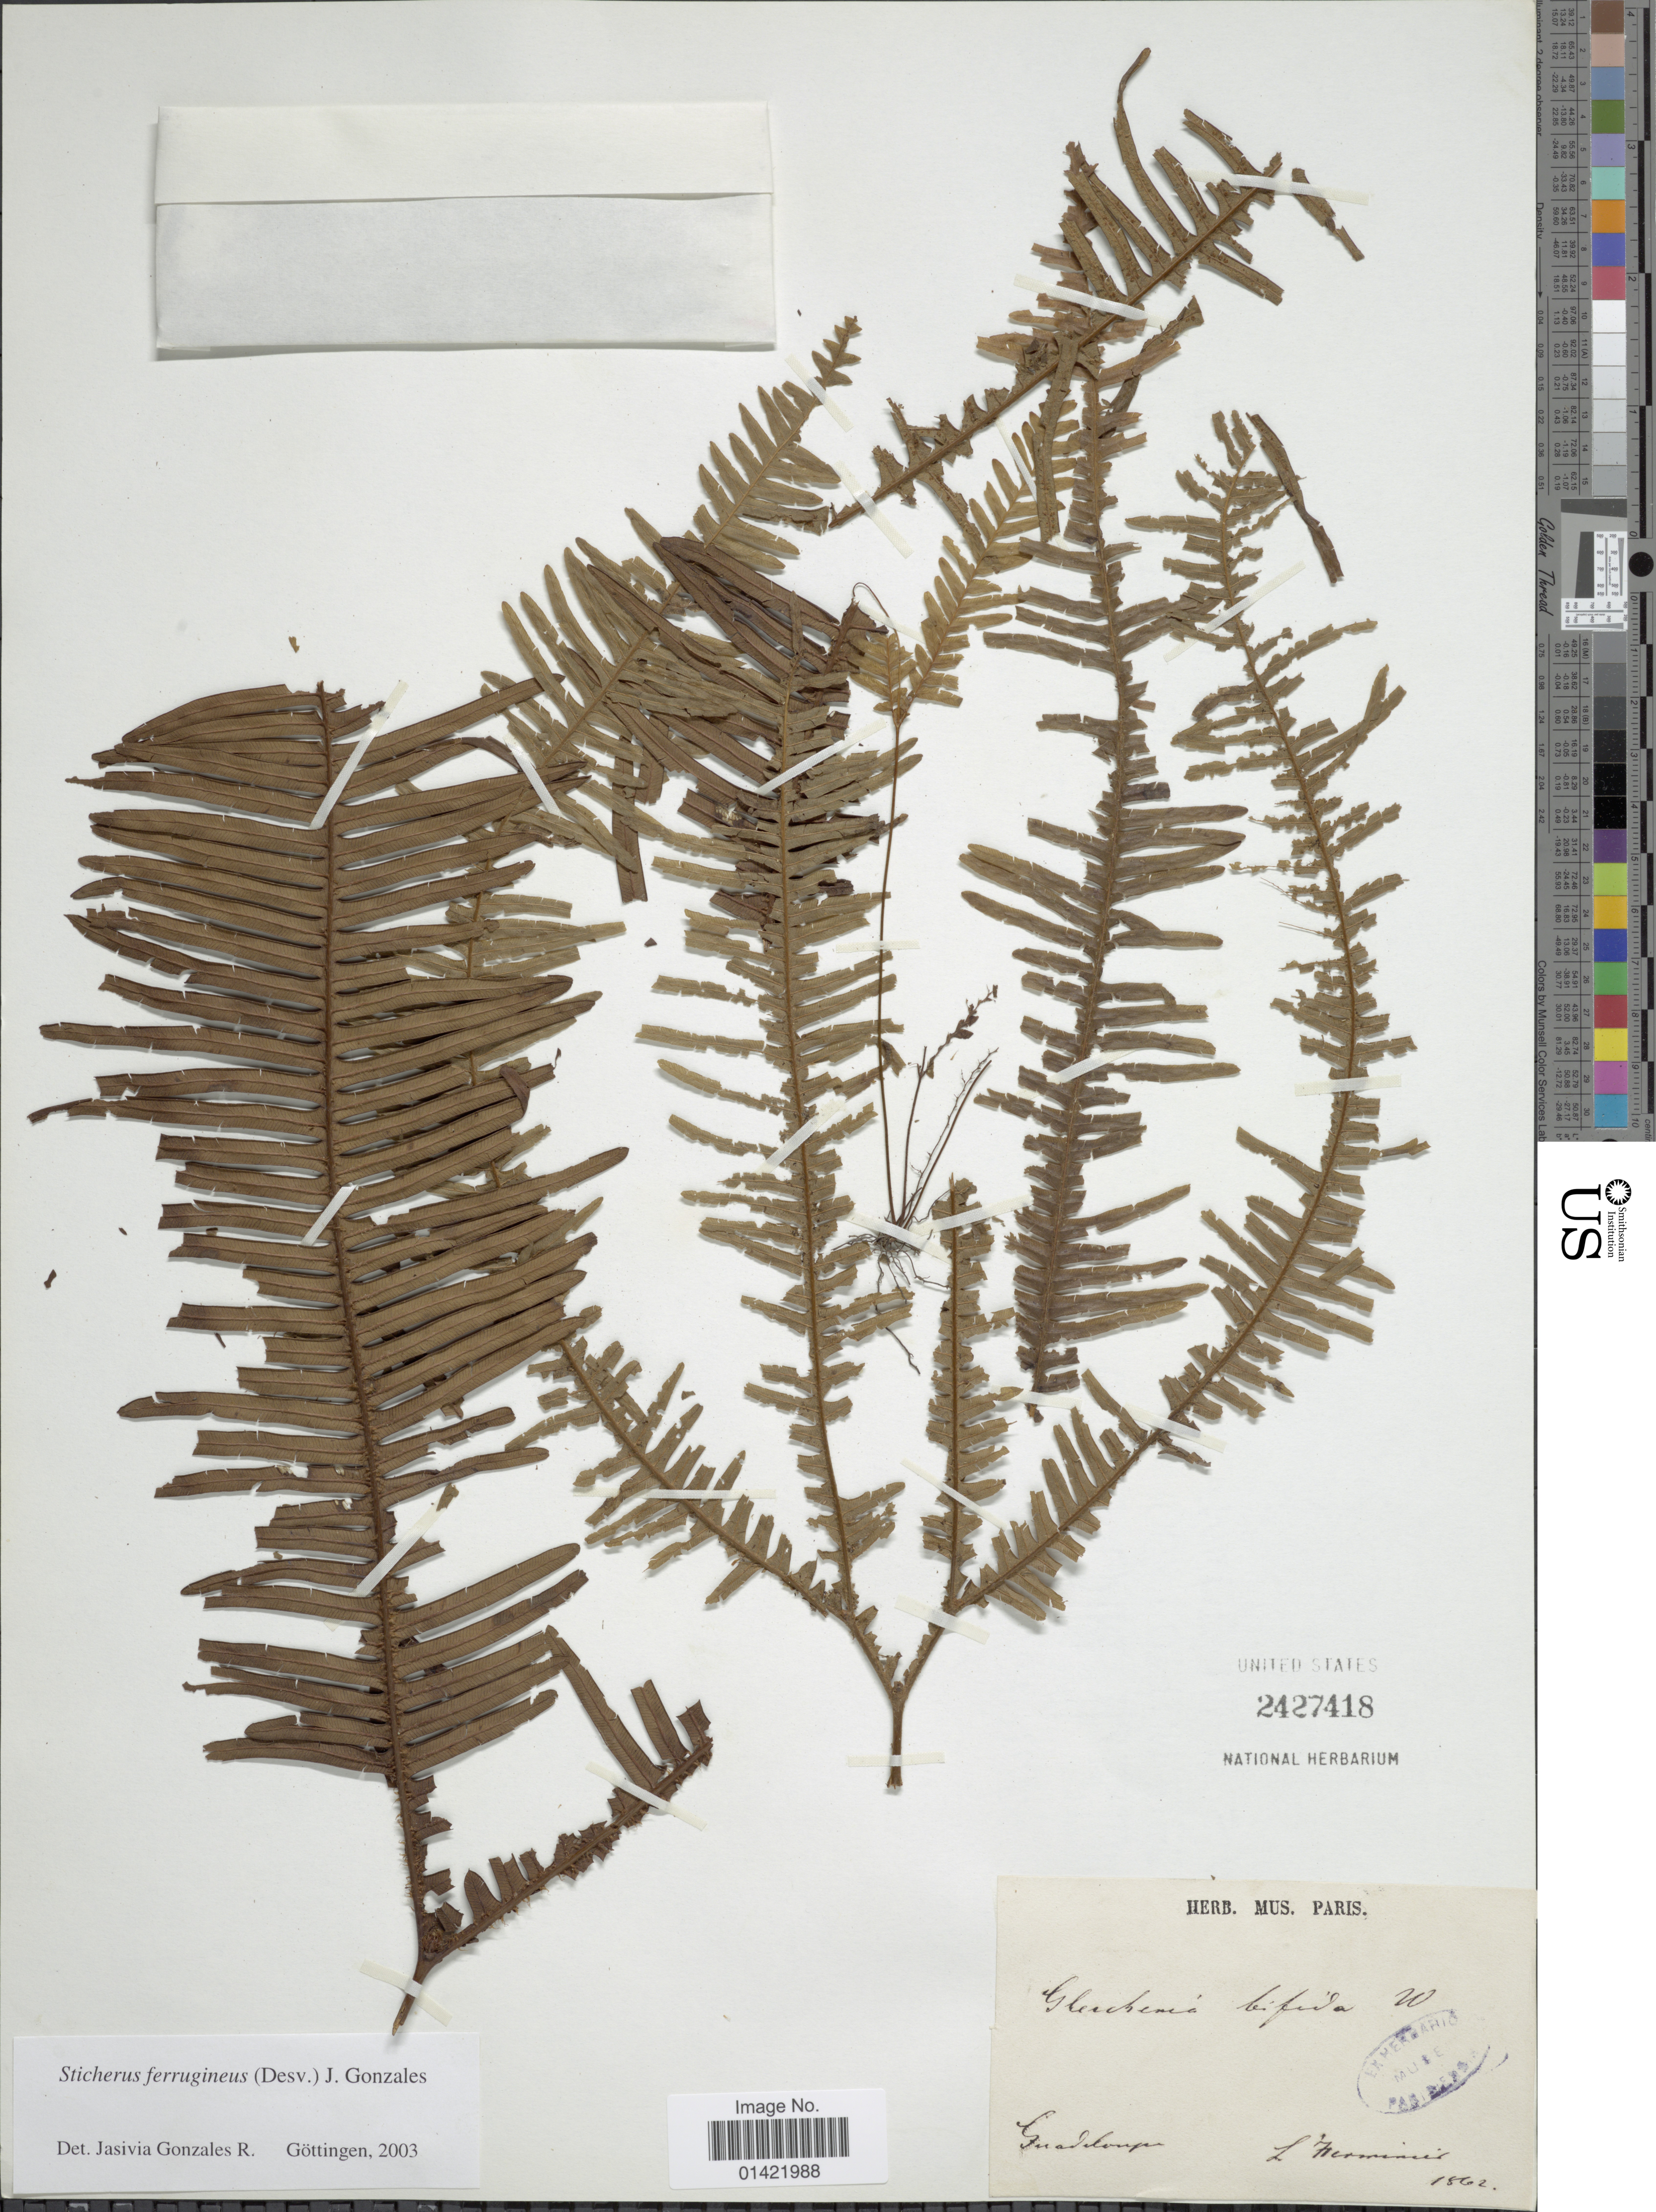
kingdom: Plantae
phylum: Tracheophyta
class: Polypodiopsida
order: Gleicheniales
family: Gleicheniaceae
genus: Sticherus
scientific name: Sticherus ferrugineus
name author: (Desv.) J. Gonzales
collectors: -. L'Herminier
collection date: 1862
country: Guadeloupe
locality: L 'Hermianes. [interpreted]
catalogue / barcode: US 2427418